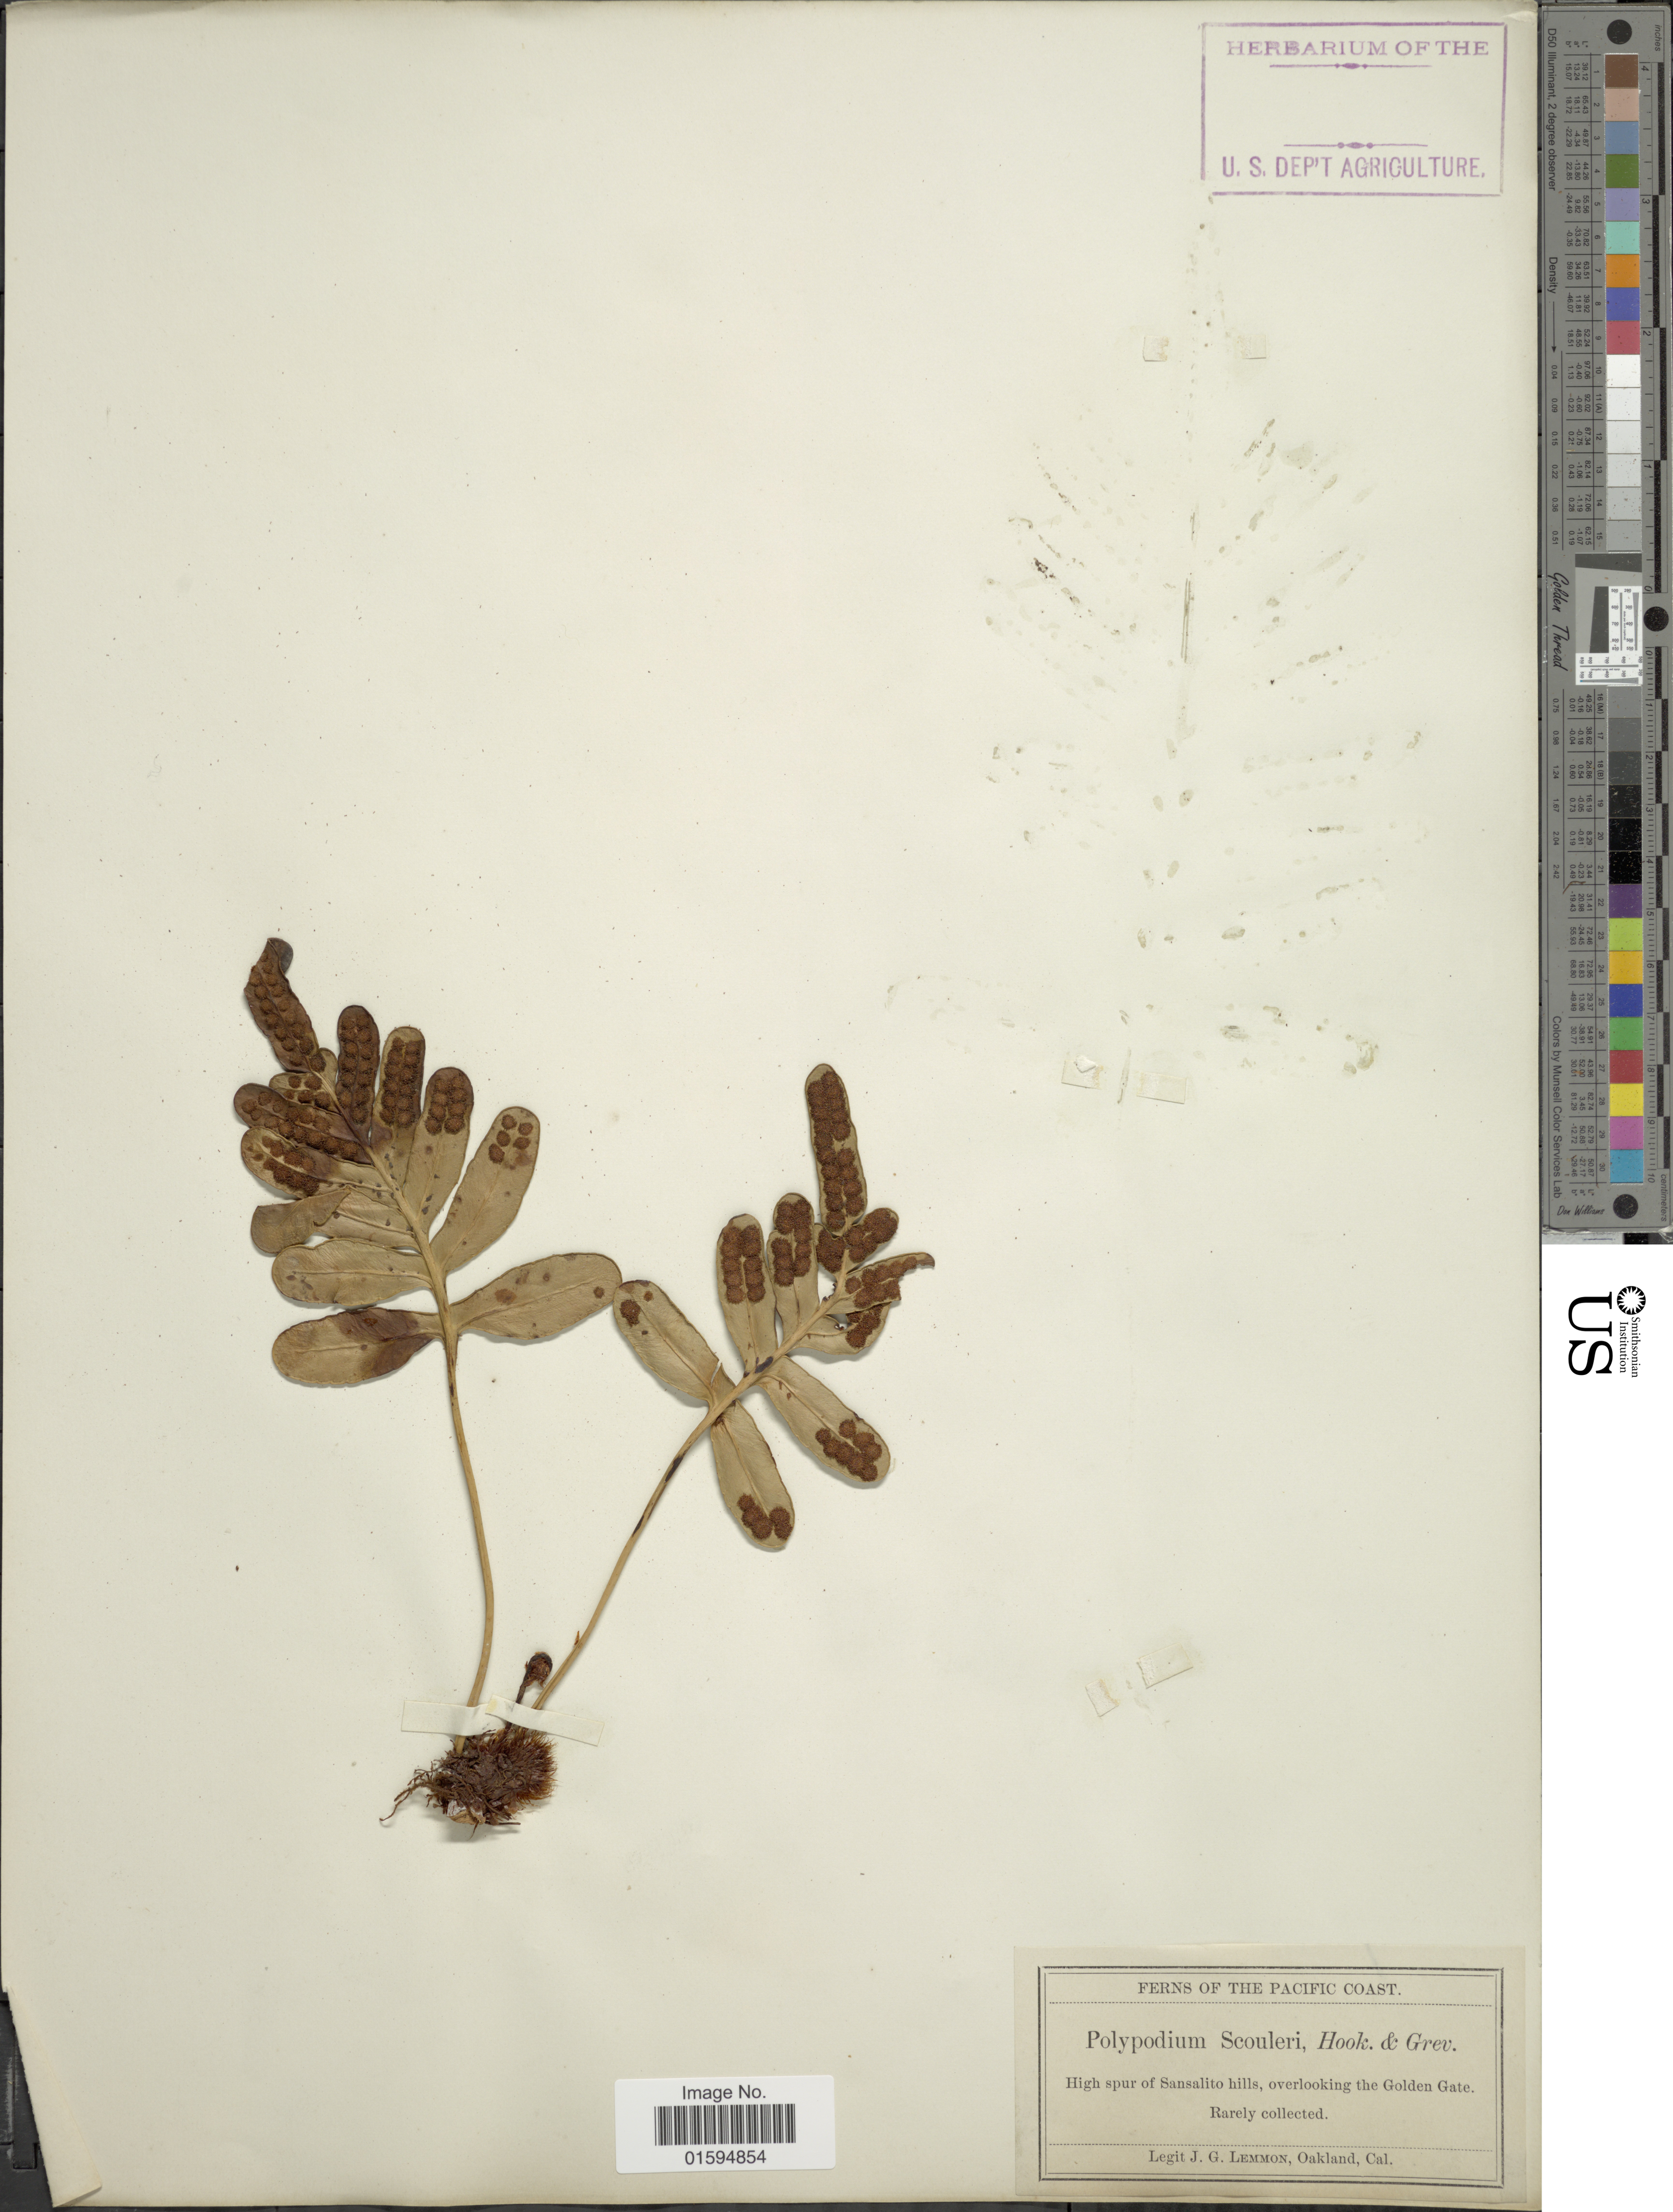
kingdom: Plantae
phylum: Tracheophyta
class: Polypodiopsida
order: Polypodiales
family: Polypodiaceae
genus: Polypodium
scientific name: Polypodium scouleri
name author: Hook. & Grev.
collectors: J. Lemmon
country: United States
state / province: California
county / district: Alameda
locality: The Pacific Coast, High spur of Sansalito hills, overlooking the Goden Gate. Oakland